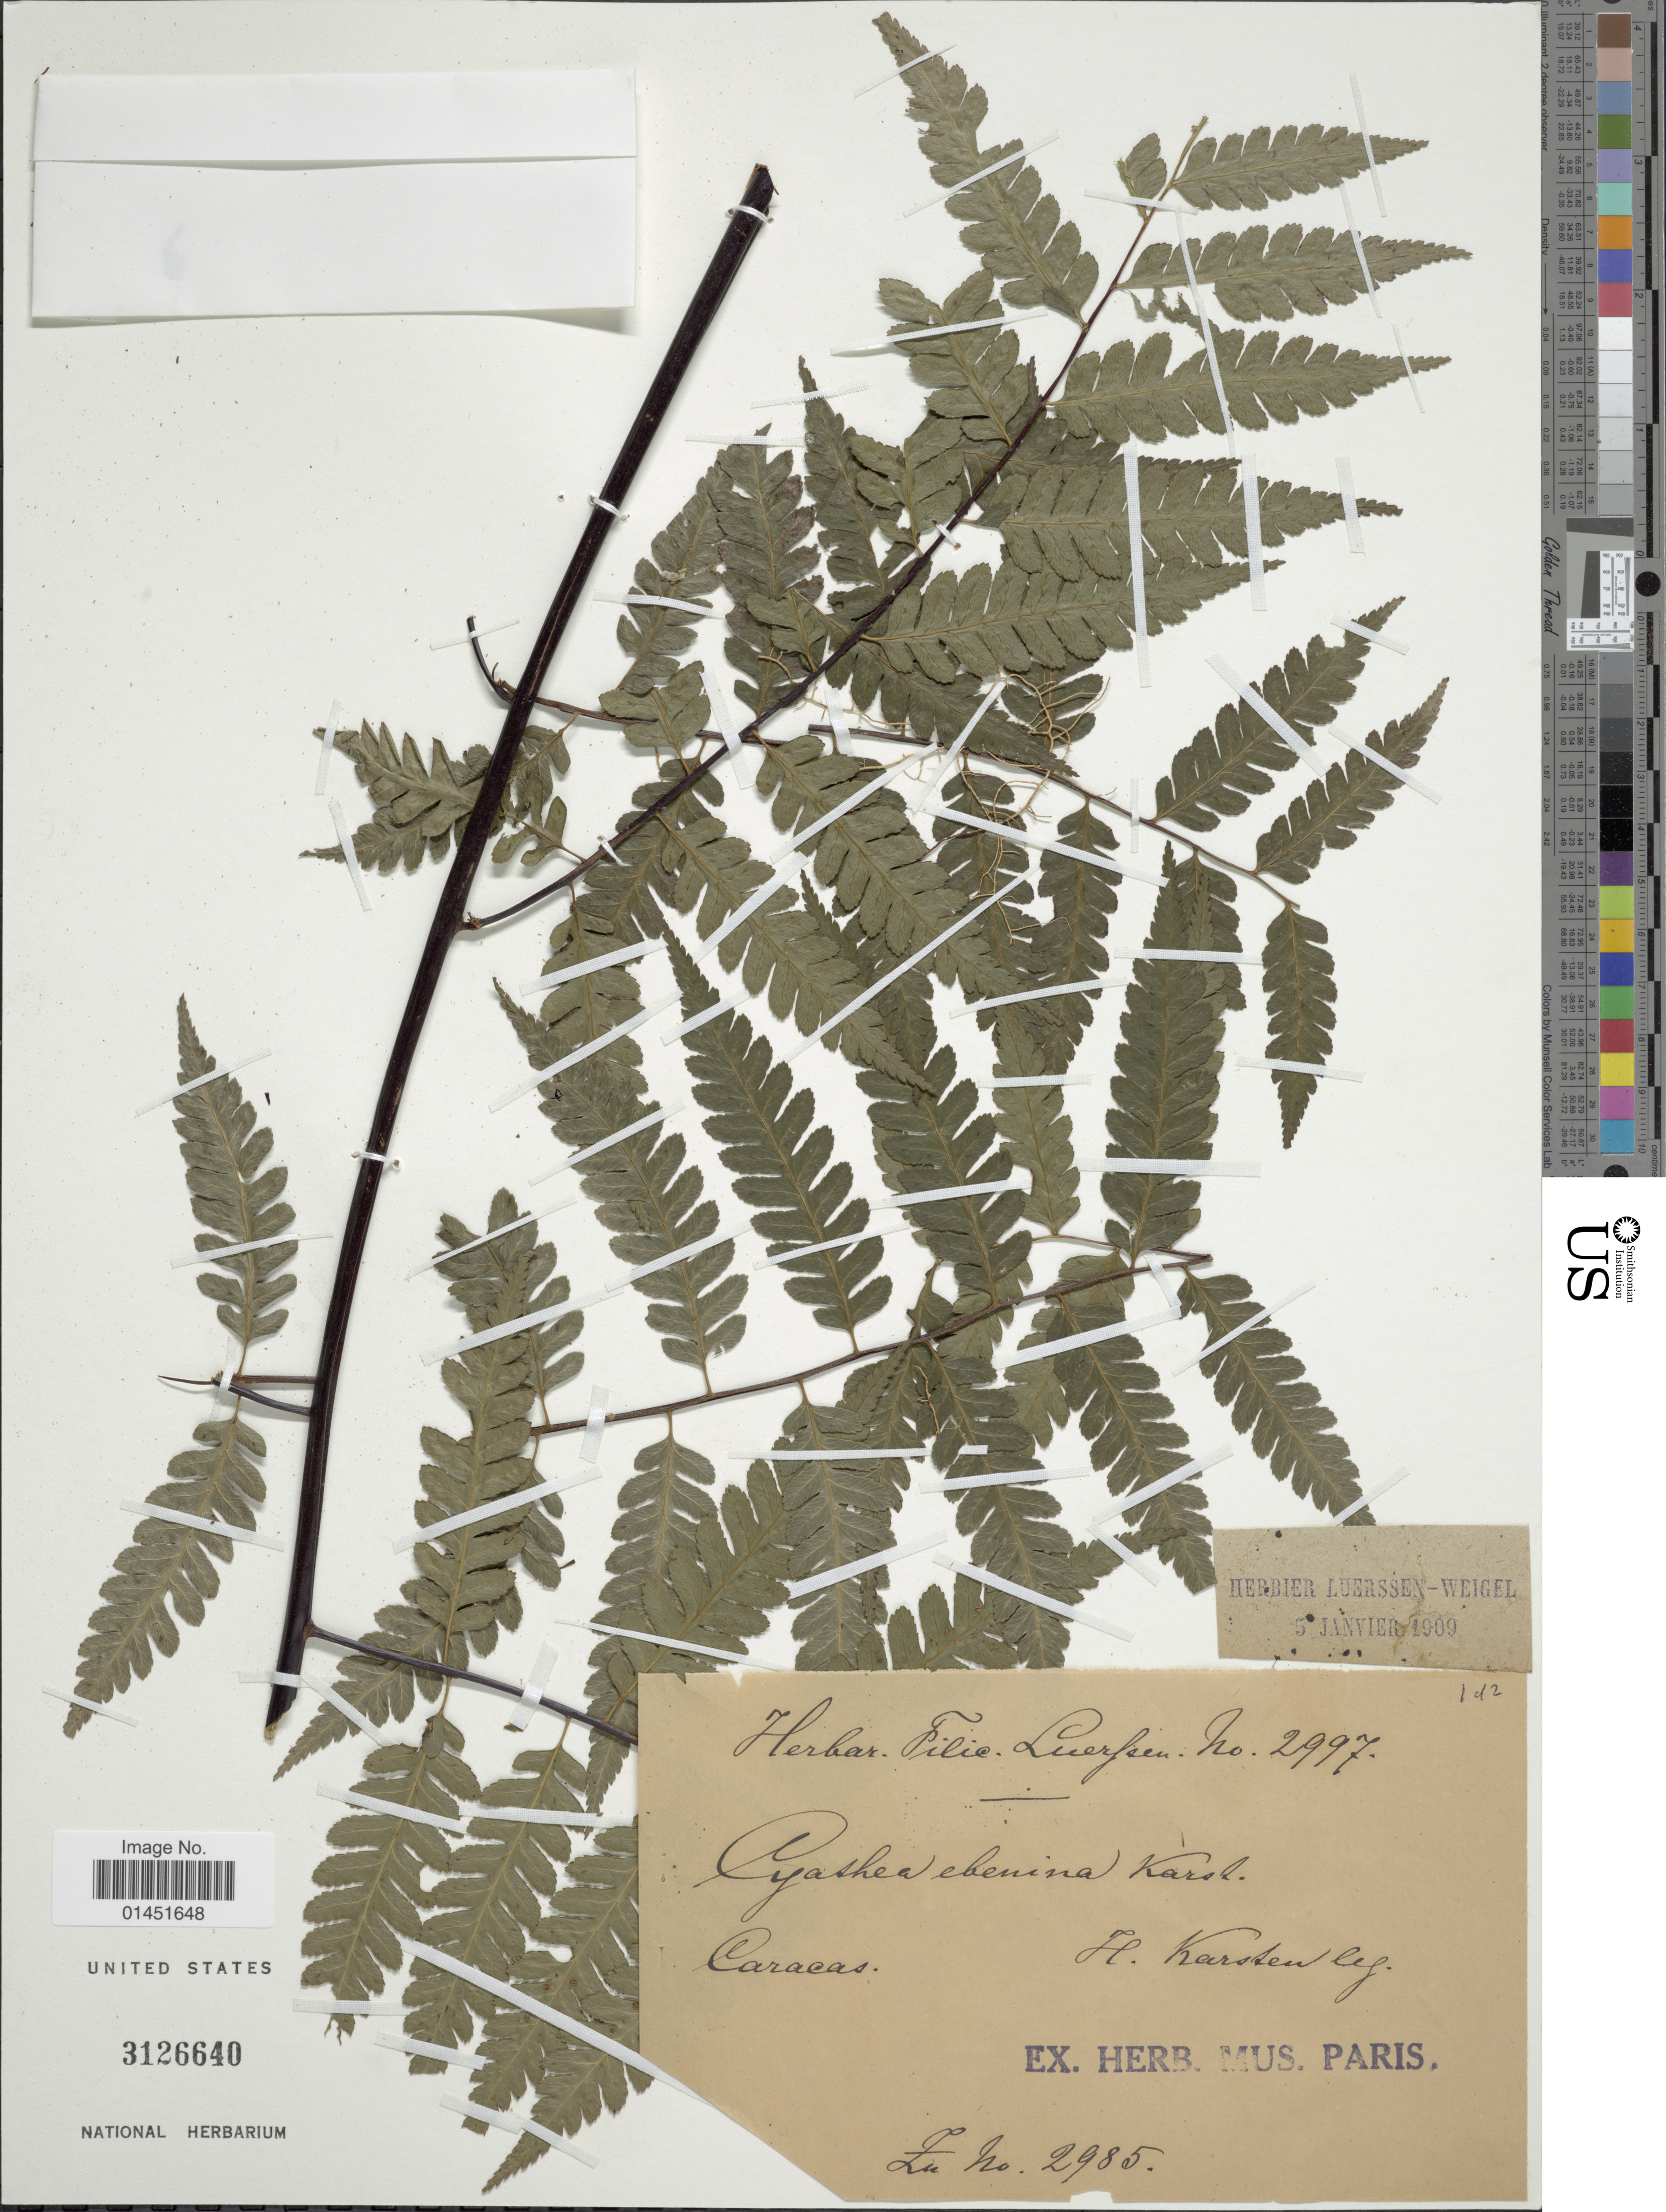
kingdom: Plantae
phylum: Tracheophyta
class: Polypodiopsida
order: Cyatheales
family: Cyatheaceae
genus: Cyathea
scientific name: Cyathea ebenina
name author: H. Karst.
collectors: H. Karsten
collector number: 2997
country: Venezuela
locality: Caracas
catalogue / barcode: US 3126640